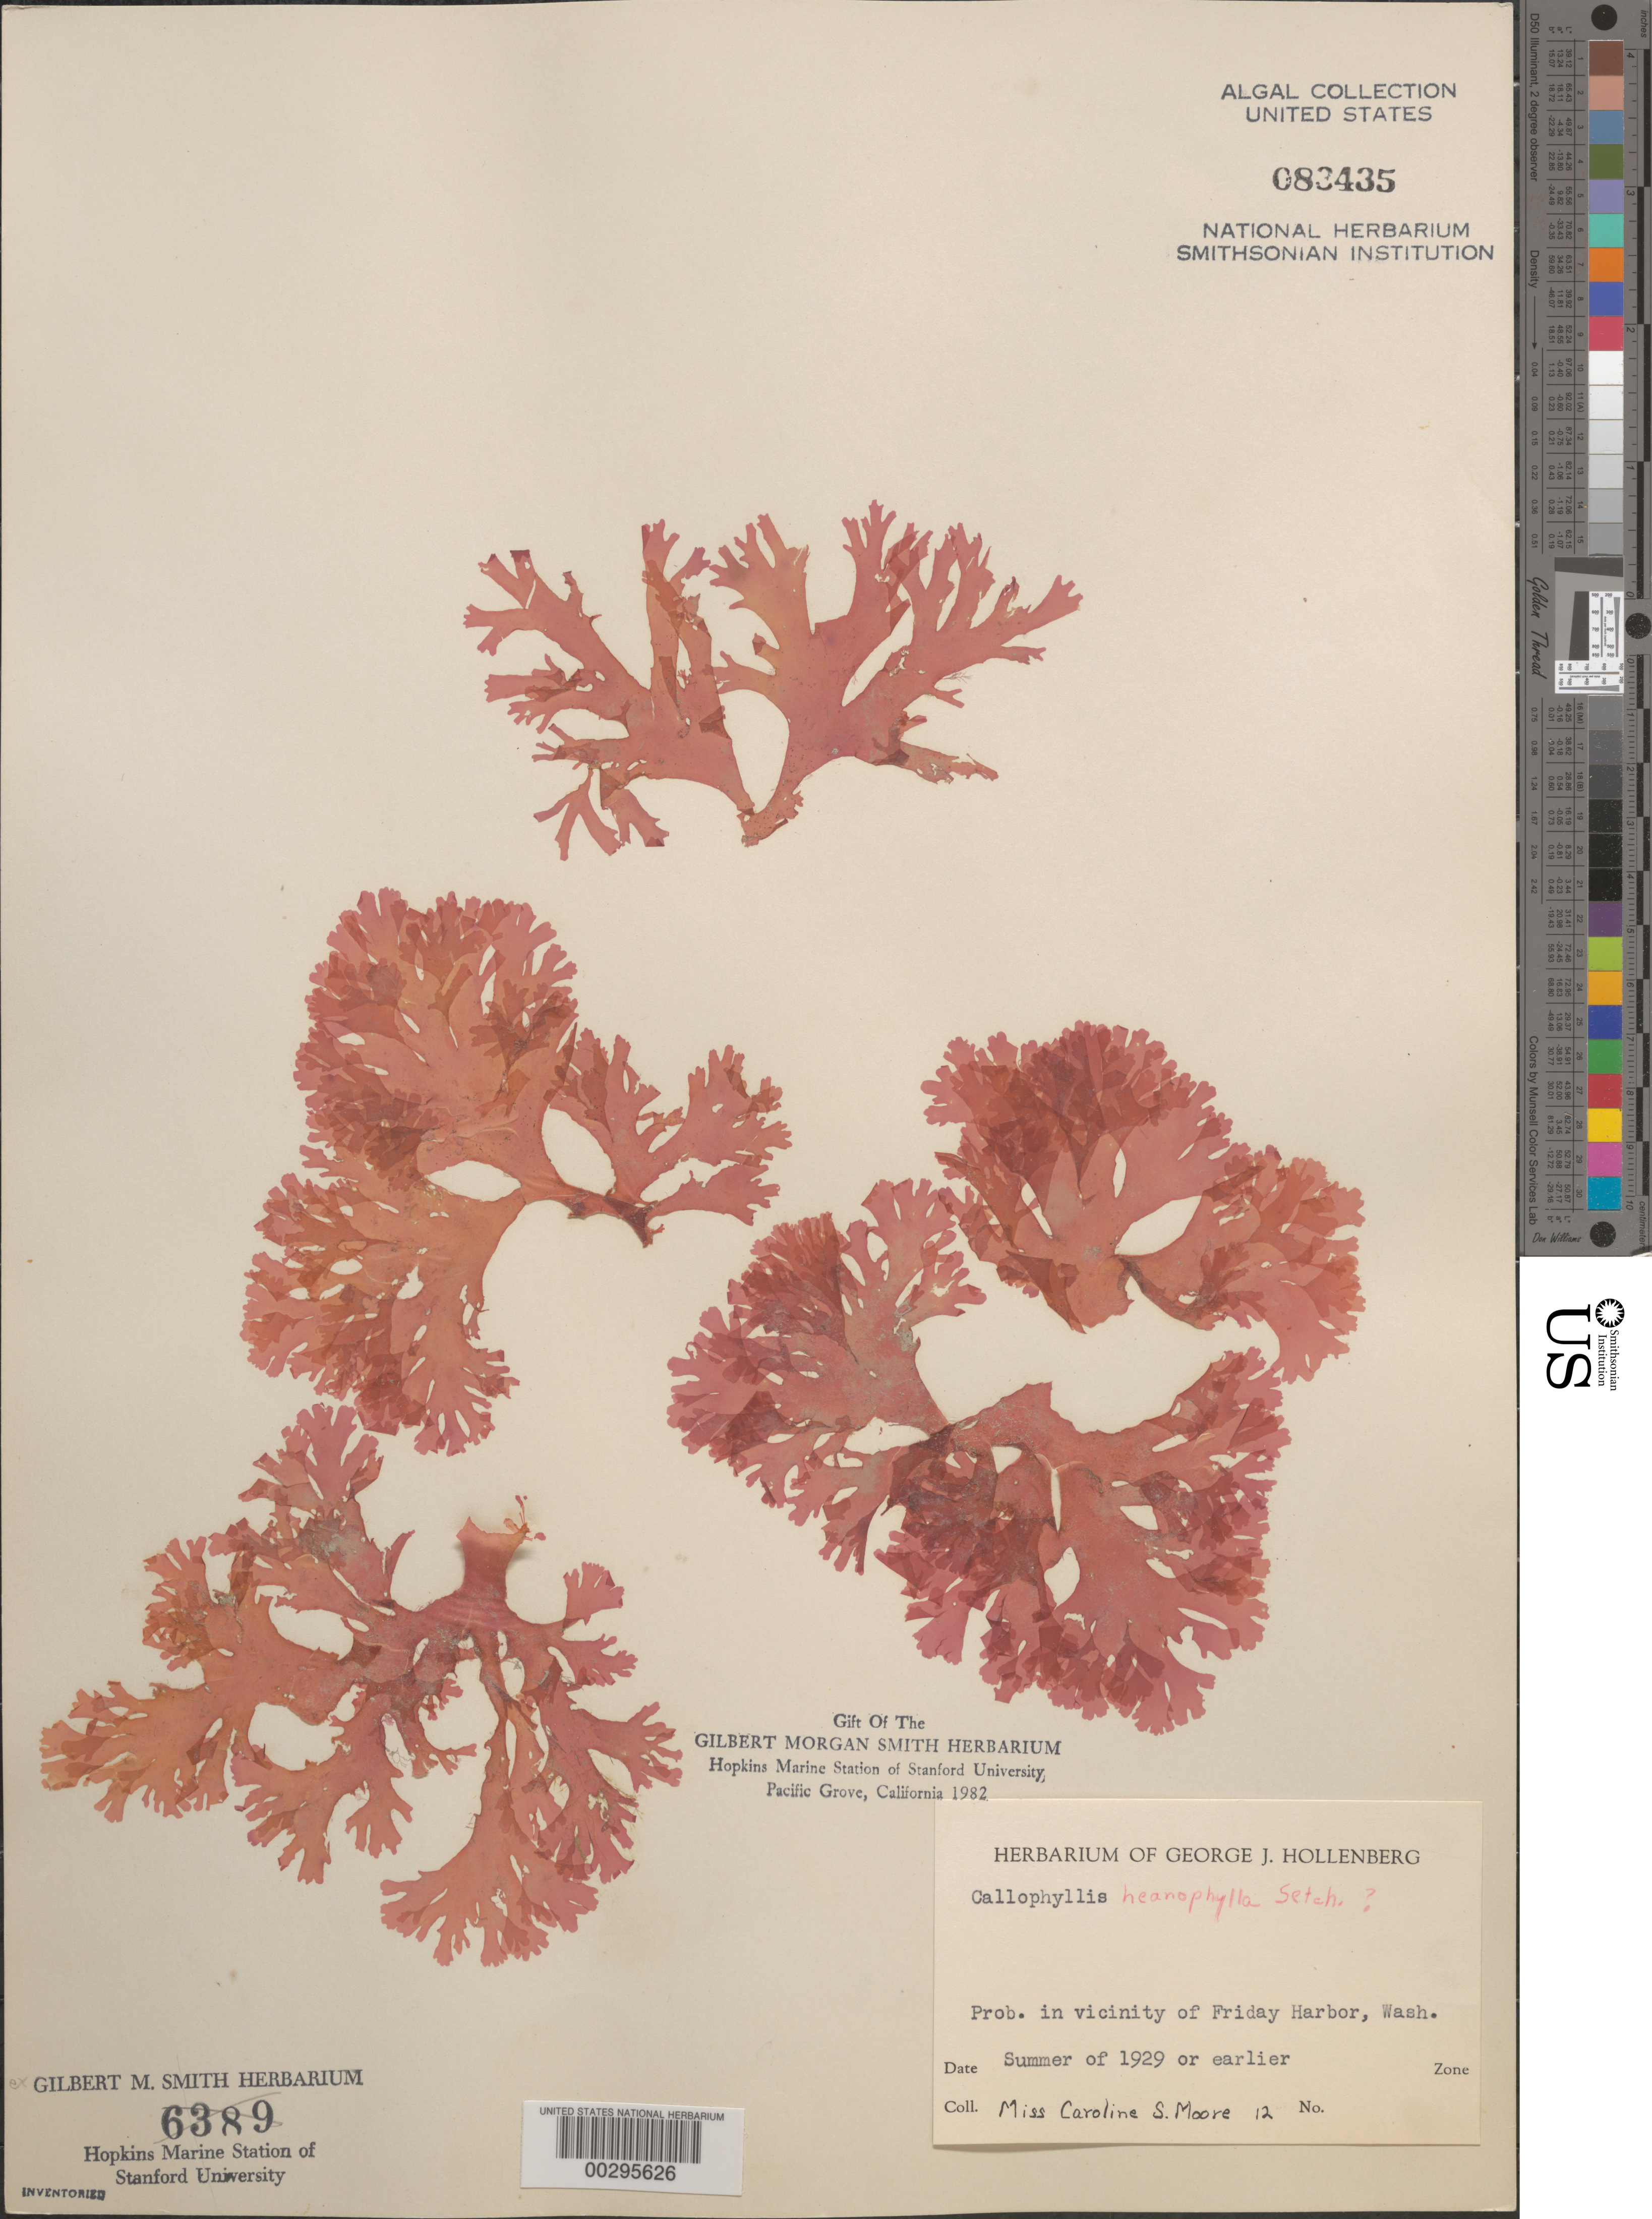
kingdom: Plantae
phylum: Rhodophyta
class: Florideophyceae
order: Gigartinales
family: Kallymeniaceae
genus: Callophyllis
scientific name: Callophyllis heanophylla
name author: Setch.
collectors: C. Moore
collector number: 12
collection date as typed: Sum 1929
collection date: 1929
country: United States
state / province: Washington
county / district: San Juan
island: San Juan Island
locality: Probably Friday Harbor area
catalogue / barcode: US 83435